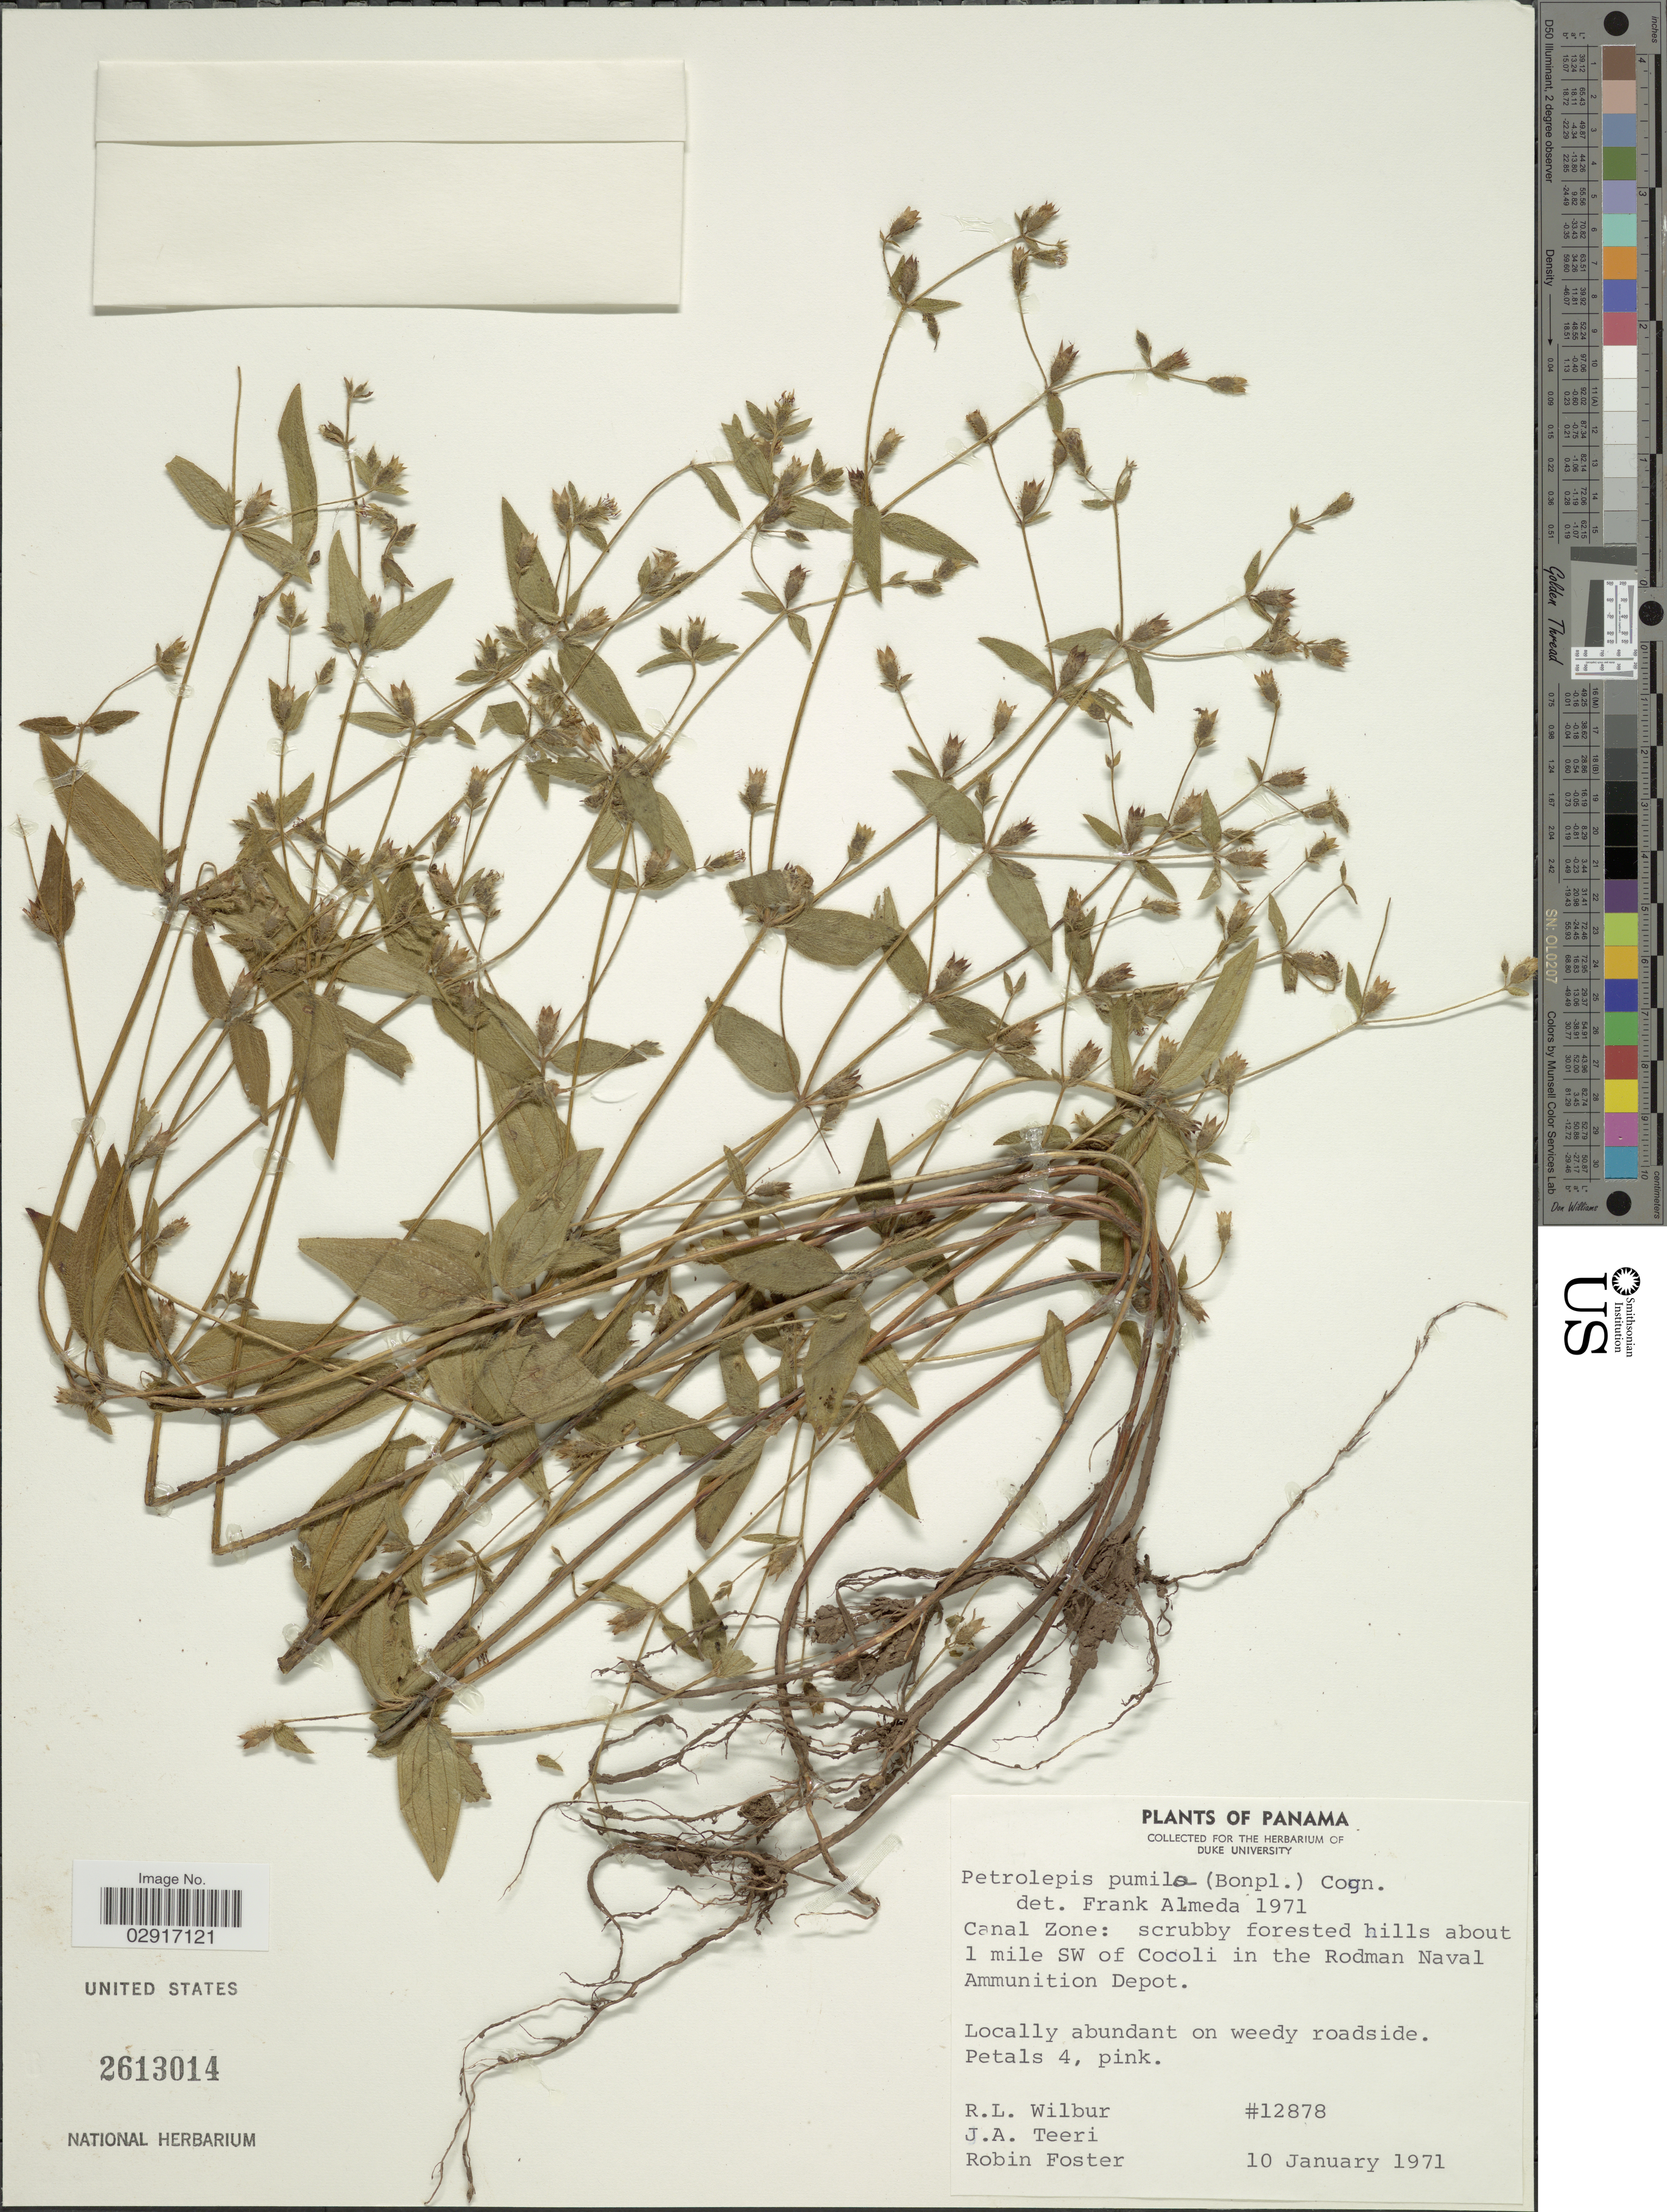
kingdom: Plantae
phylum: Tracheophyta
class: Magnoliopsida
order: Myrtales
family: Melastomataceae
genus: Pterolepis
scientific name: Pterolepis trichotoma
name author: (Rottb.) Cogn.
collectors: R. L. Wilbur, J. Teeri & R. B. Foster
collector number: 12878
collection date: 1971-01-10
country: Panama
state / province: Panamá Oeste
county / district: Canal Zone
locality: scrubby forested hills about 1 mile SW of Cocoli in the Rodman Naval Ammunition Depot.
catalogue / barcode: US 2613014